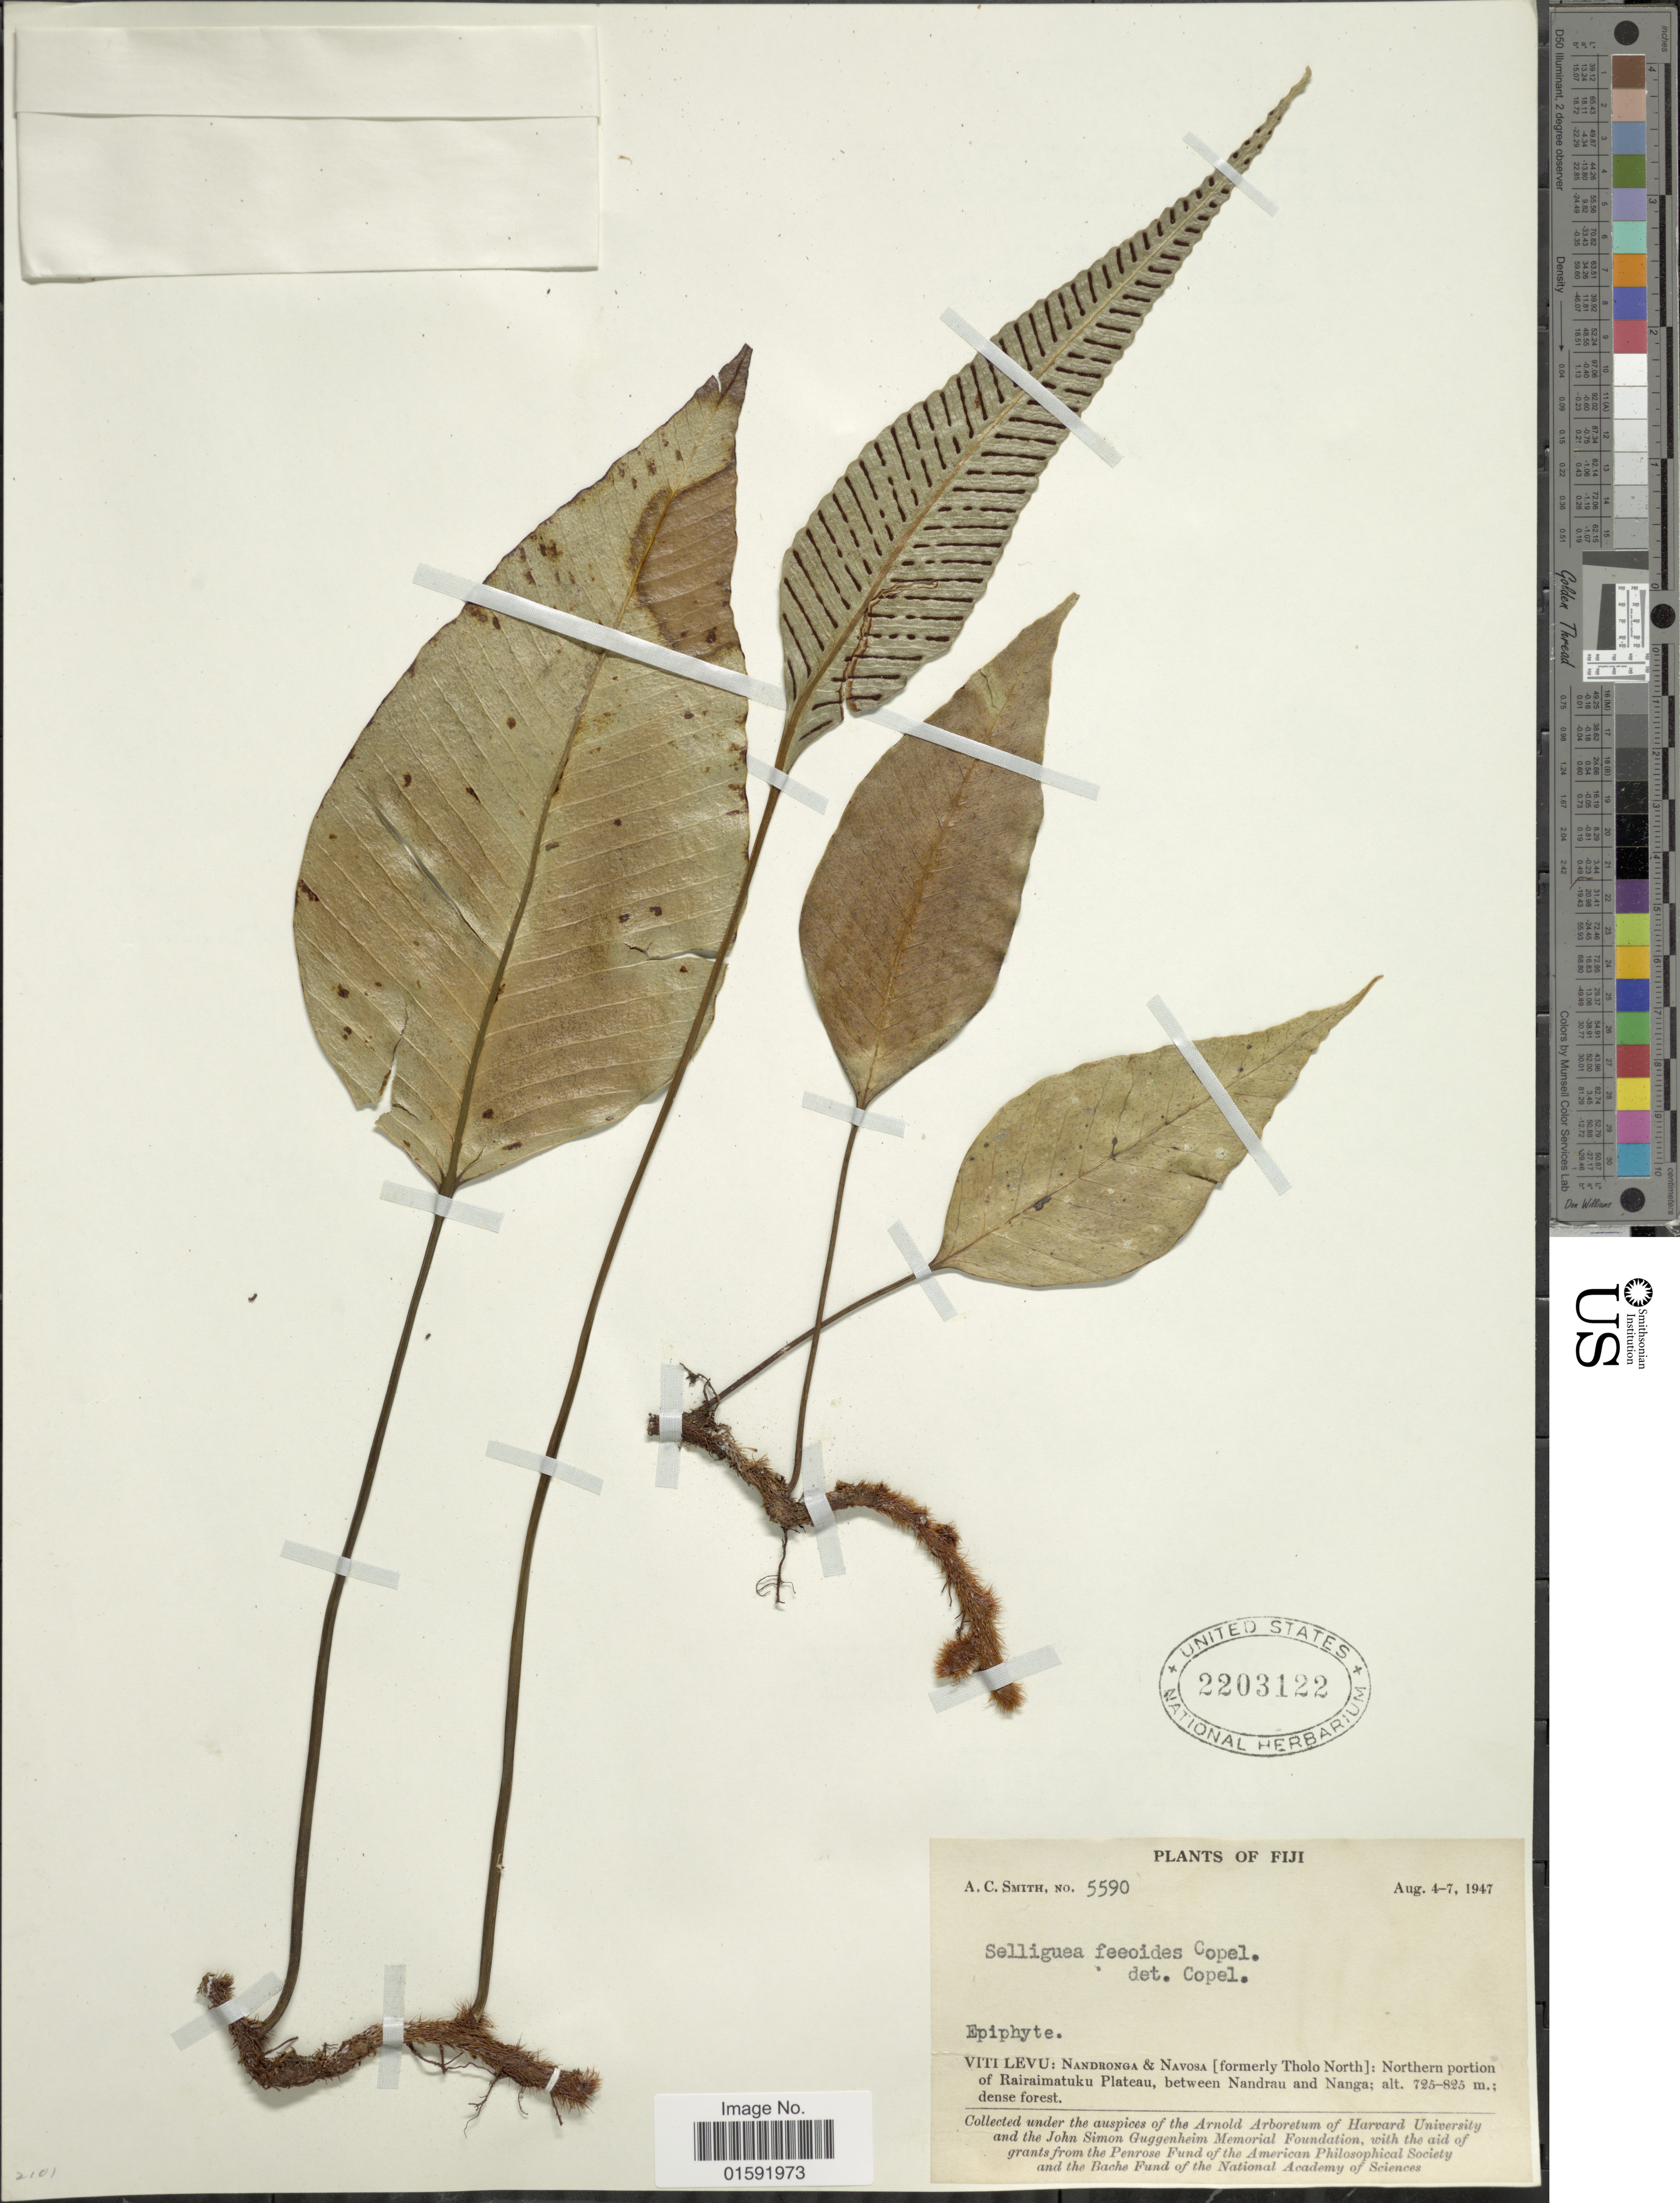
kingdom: Plantae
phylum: Tracheophyta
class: Polypodiopsida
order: Polypodiales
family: Polypodiaceae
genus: Selliguea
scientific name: Selliguea feeoides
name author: Copel.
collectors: A. C. Smith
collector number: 5590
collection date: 1947-08-04/1947-08-07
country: Fiji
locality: Viti Levu: Nandronga & Navosa [formerly Tholo North]: Northern portion of Rairaimatuku Plateau, between Nandrau and Nanga [Lomalangi] and Mt. Namama, east of Nandarivatu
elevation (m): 725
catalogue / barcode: US 2203122